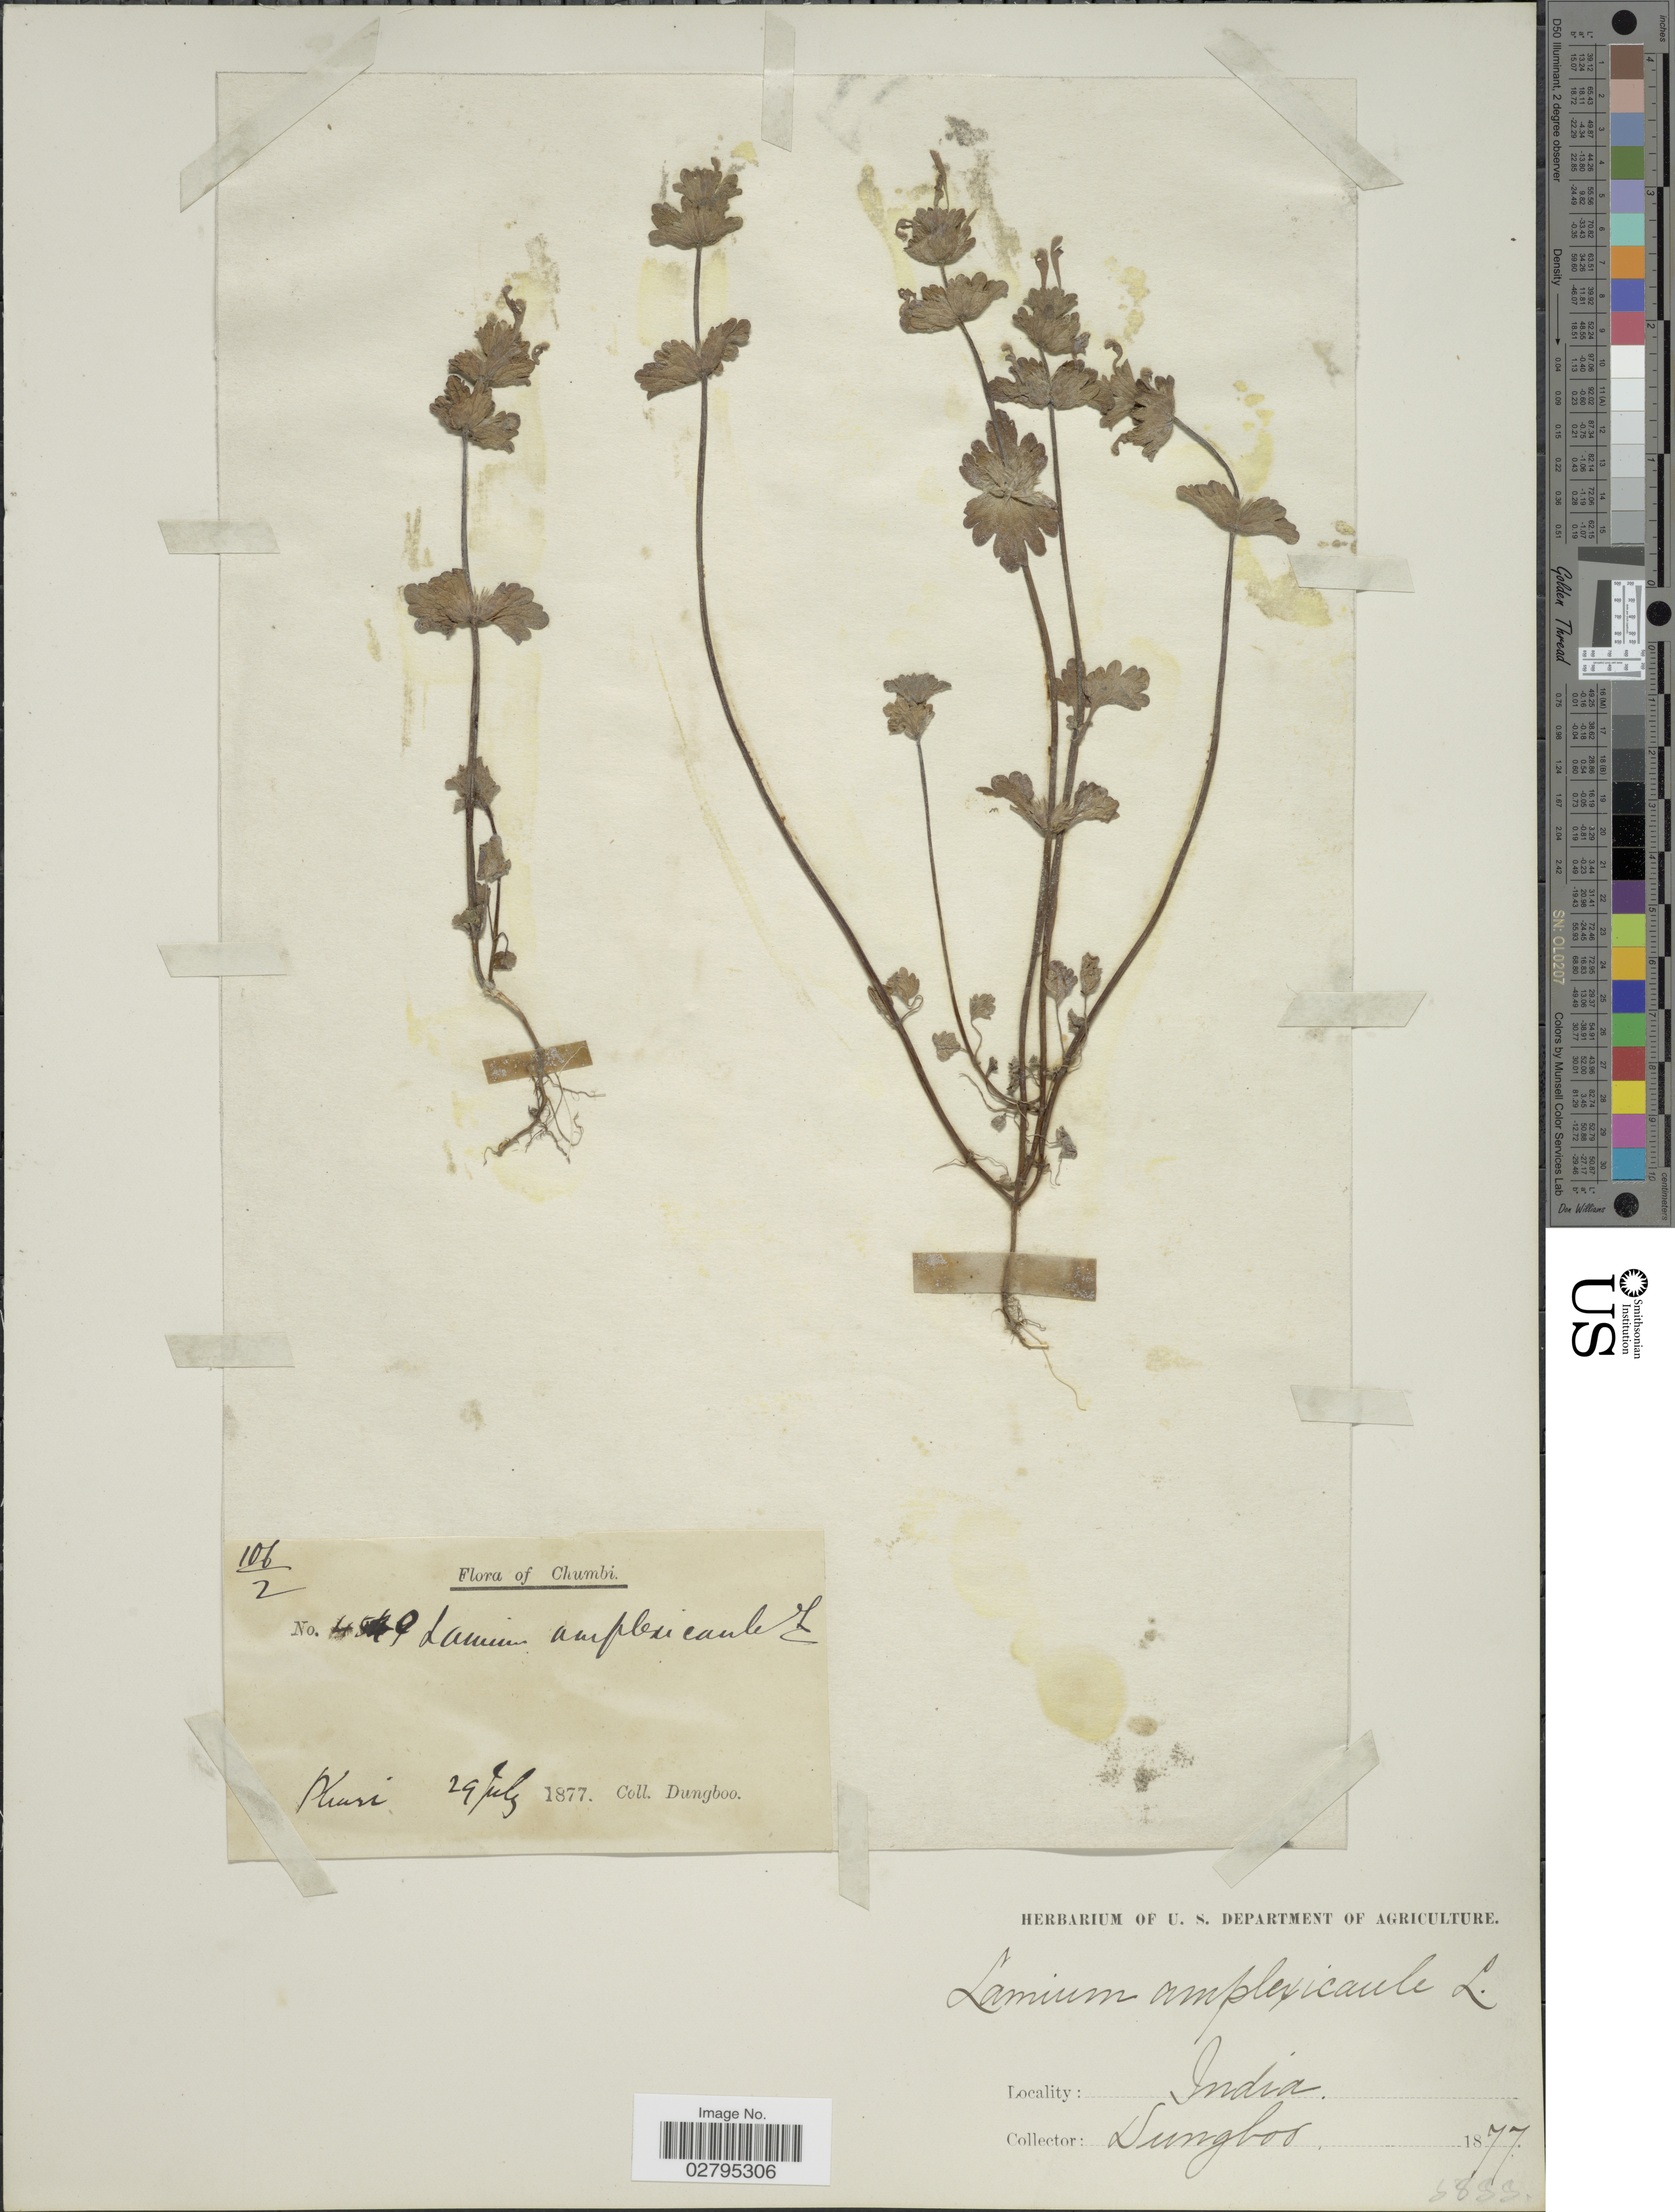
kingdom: Plantae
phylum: Tracheophyta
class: Magnoliopsida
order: Lamiales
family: Lamiaceae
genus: Lamium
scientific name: Lamium amplexicaule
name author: L.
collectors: Dungboo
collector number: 106/2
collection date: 1877-07-29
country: India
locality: Chumbi, Kiasi.